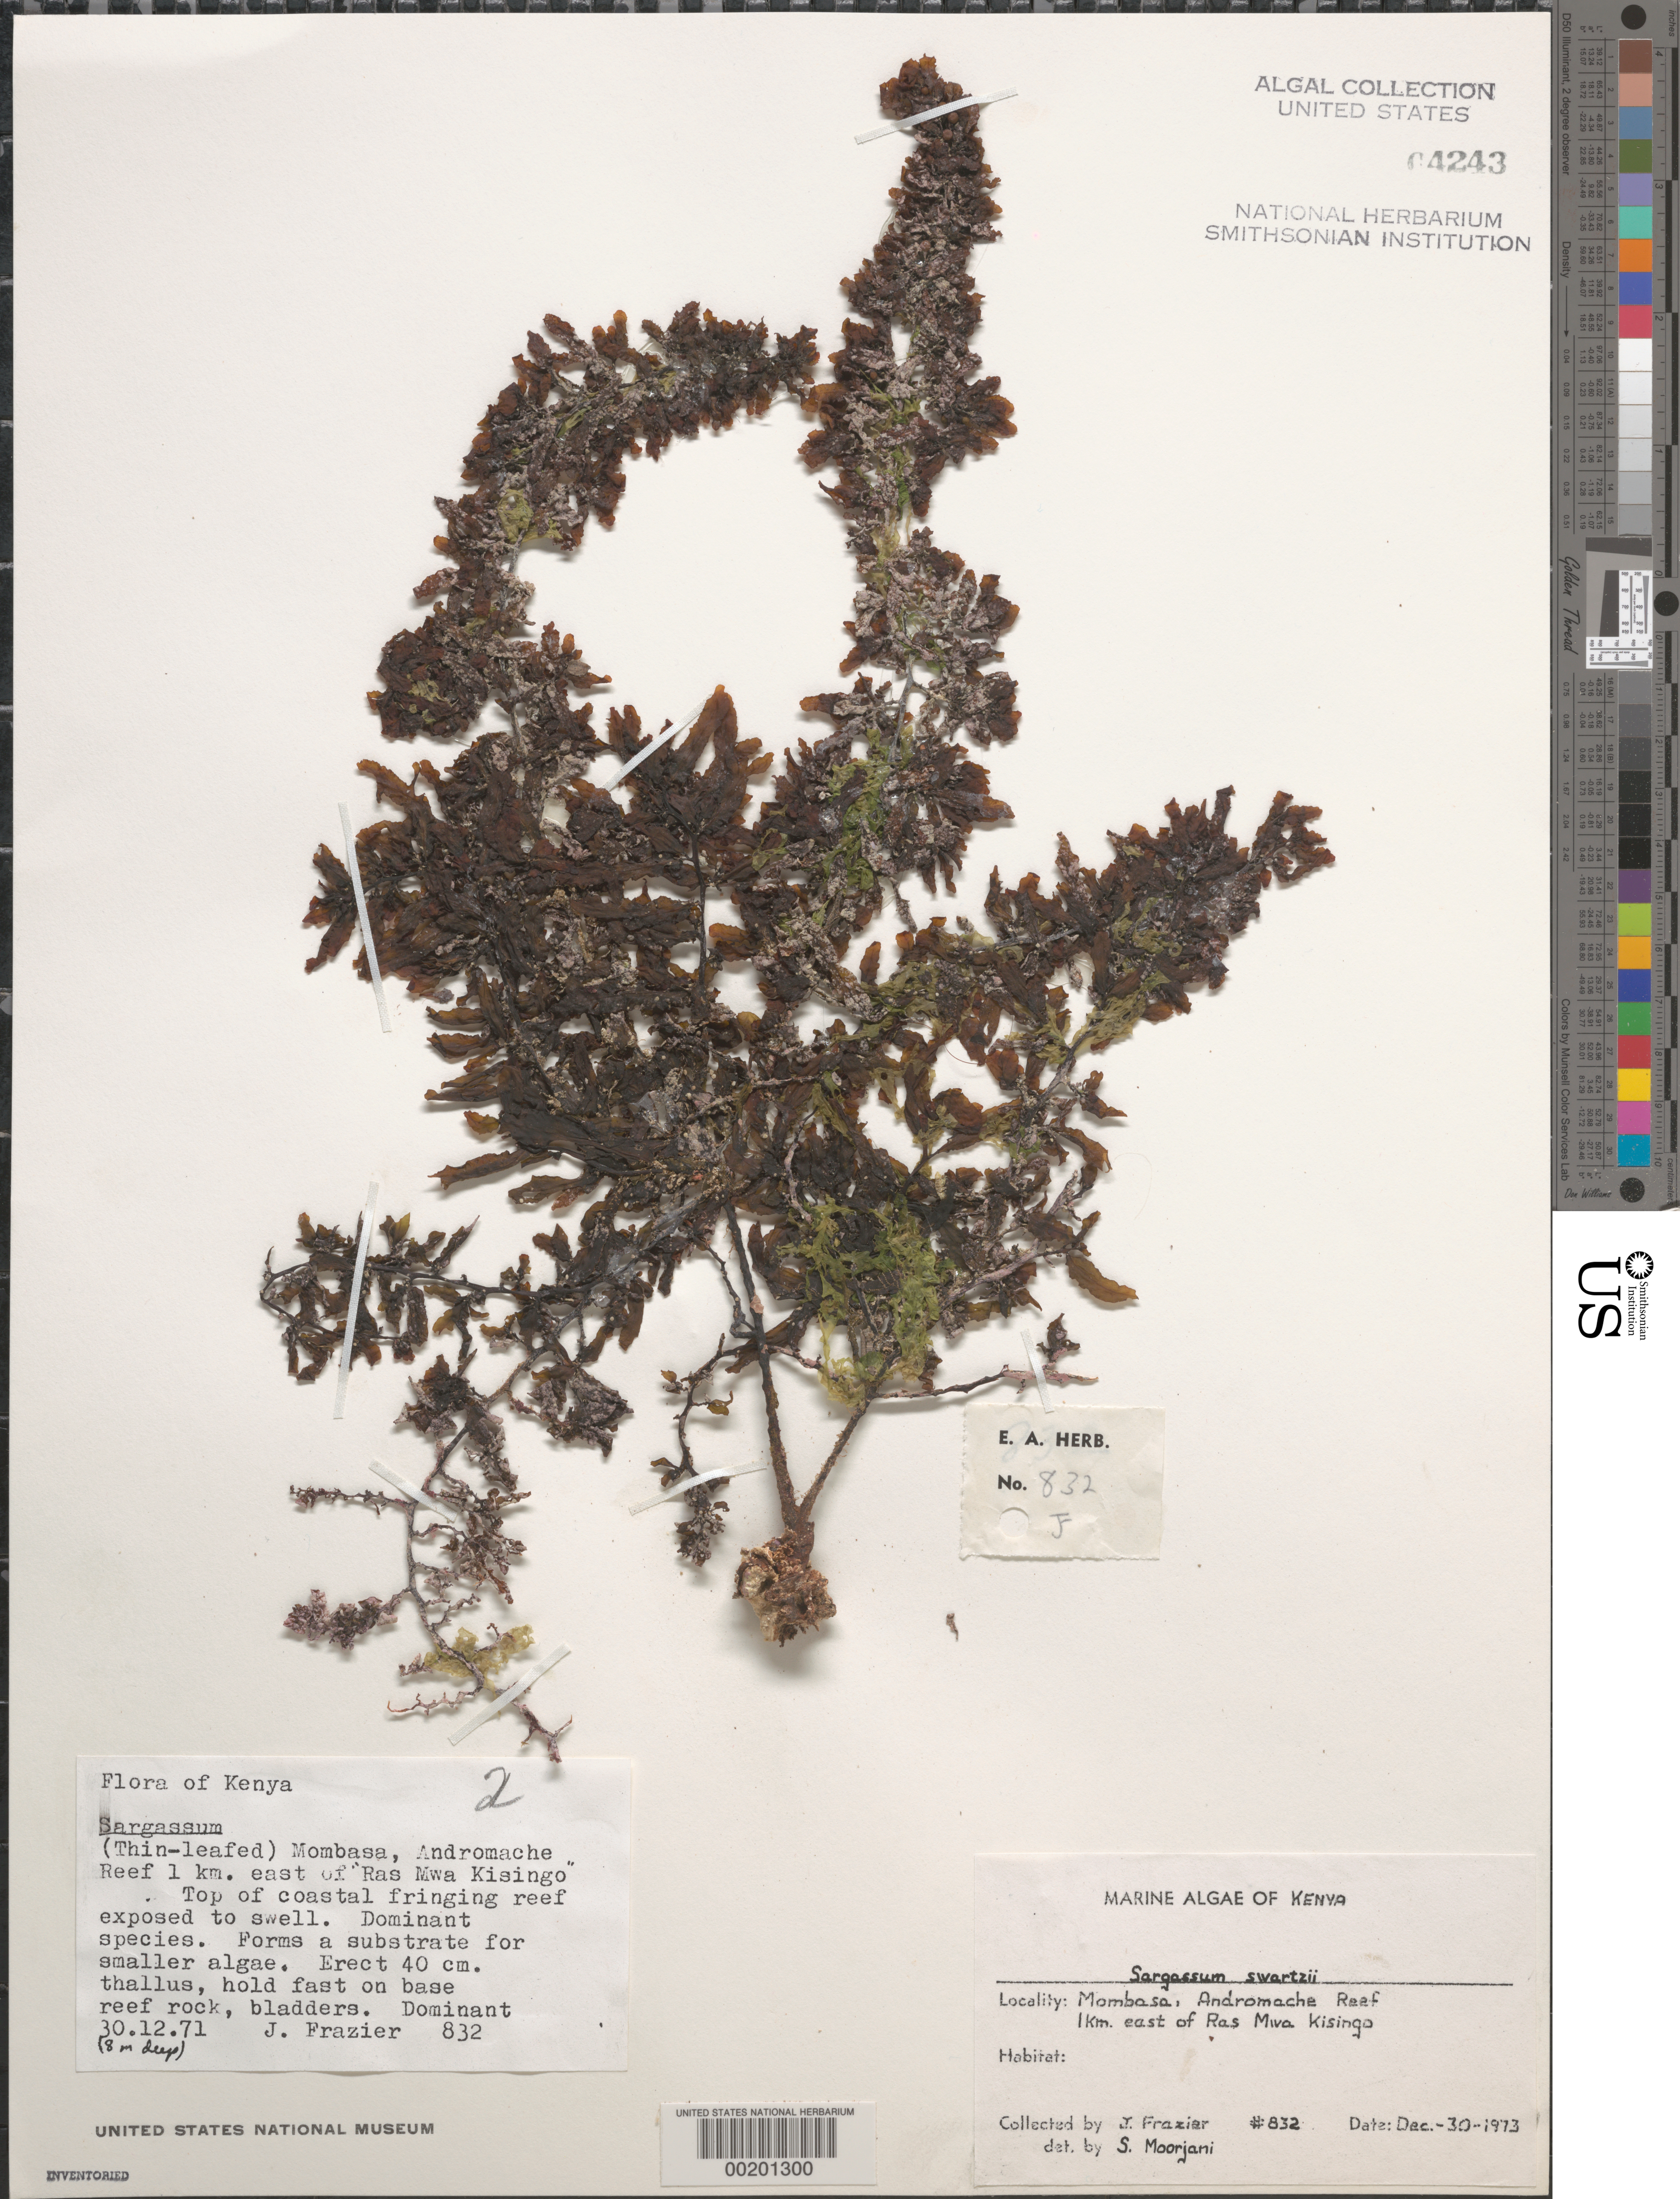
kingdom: Chromista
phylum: Ochrophyta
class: Phaeophyceae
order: Fucales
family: Sargassaceae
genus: Sargassum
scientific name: Sargassum swartzii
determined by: Moorjani, S.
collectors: J. Frazier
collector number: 832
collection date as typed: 30 Dec 1973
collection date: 1973-12-30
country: Kenya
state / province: Mombasa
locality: Andromache Reef, 1 km east of Ras Mwa Kisingo, Mombasa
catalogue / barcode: US 4243